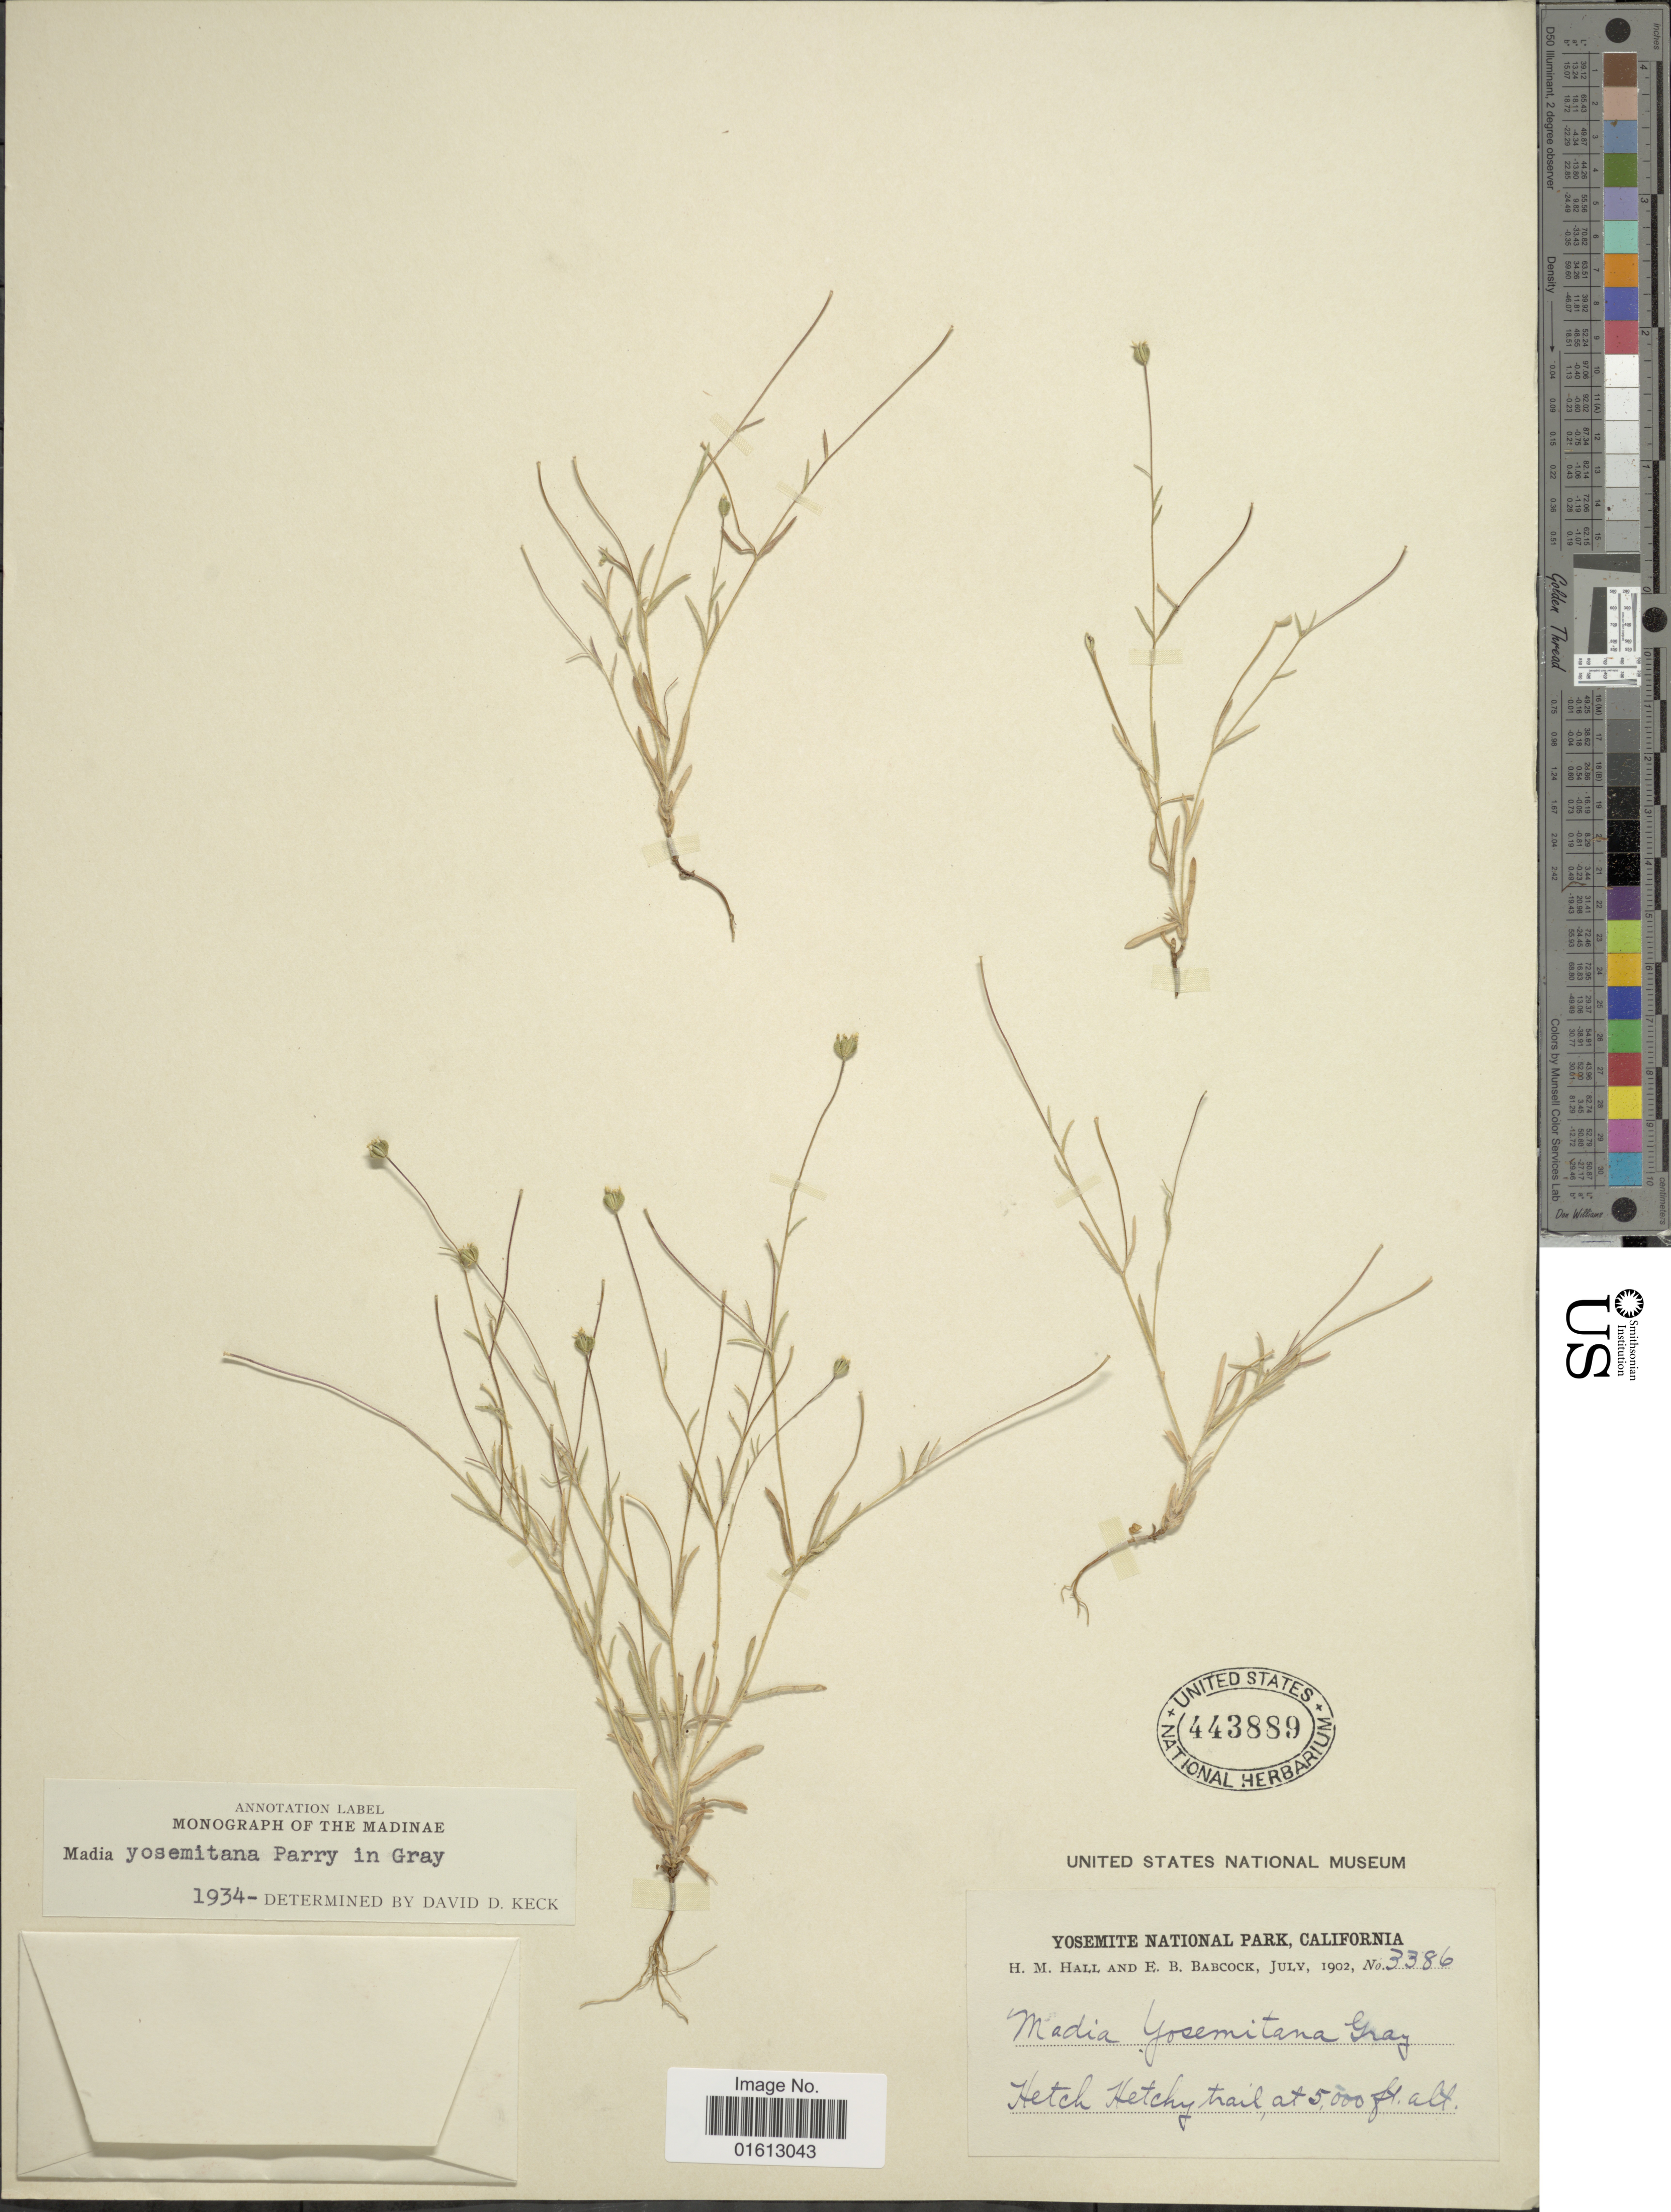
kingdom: Plantae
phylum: Tracheophyta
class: Magnoliopsida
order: Asterales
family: Asteraceae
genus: Madia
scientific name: Madia yosemitana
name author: Parry ex A. Gray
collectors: H. M. Hall & E. B. Babcock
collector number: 3386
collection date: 1902-07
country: United States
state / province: California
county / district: Mariposa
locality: California, Yosemite National park, Hetch Hecthy trail.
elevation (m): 1524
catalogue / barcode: US 443889